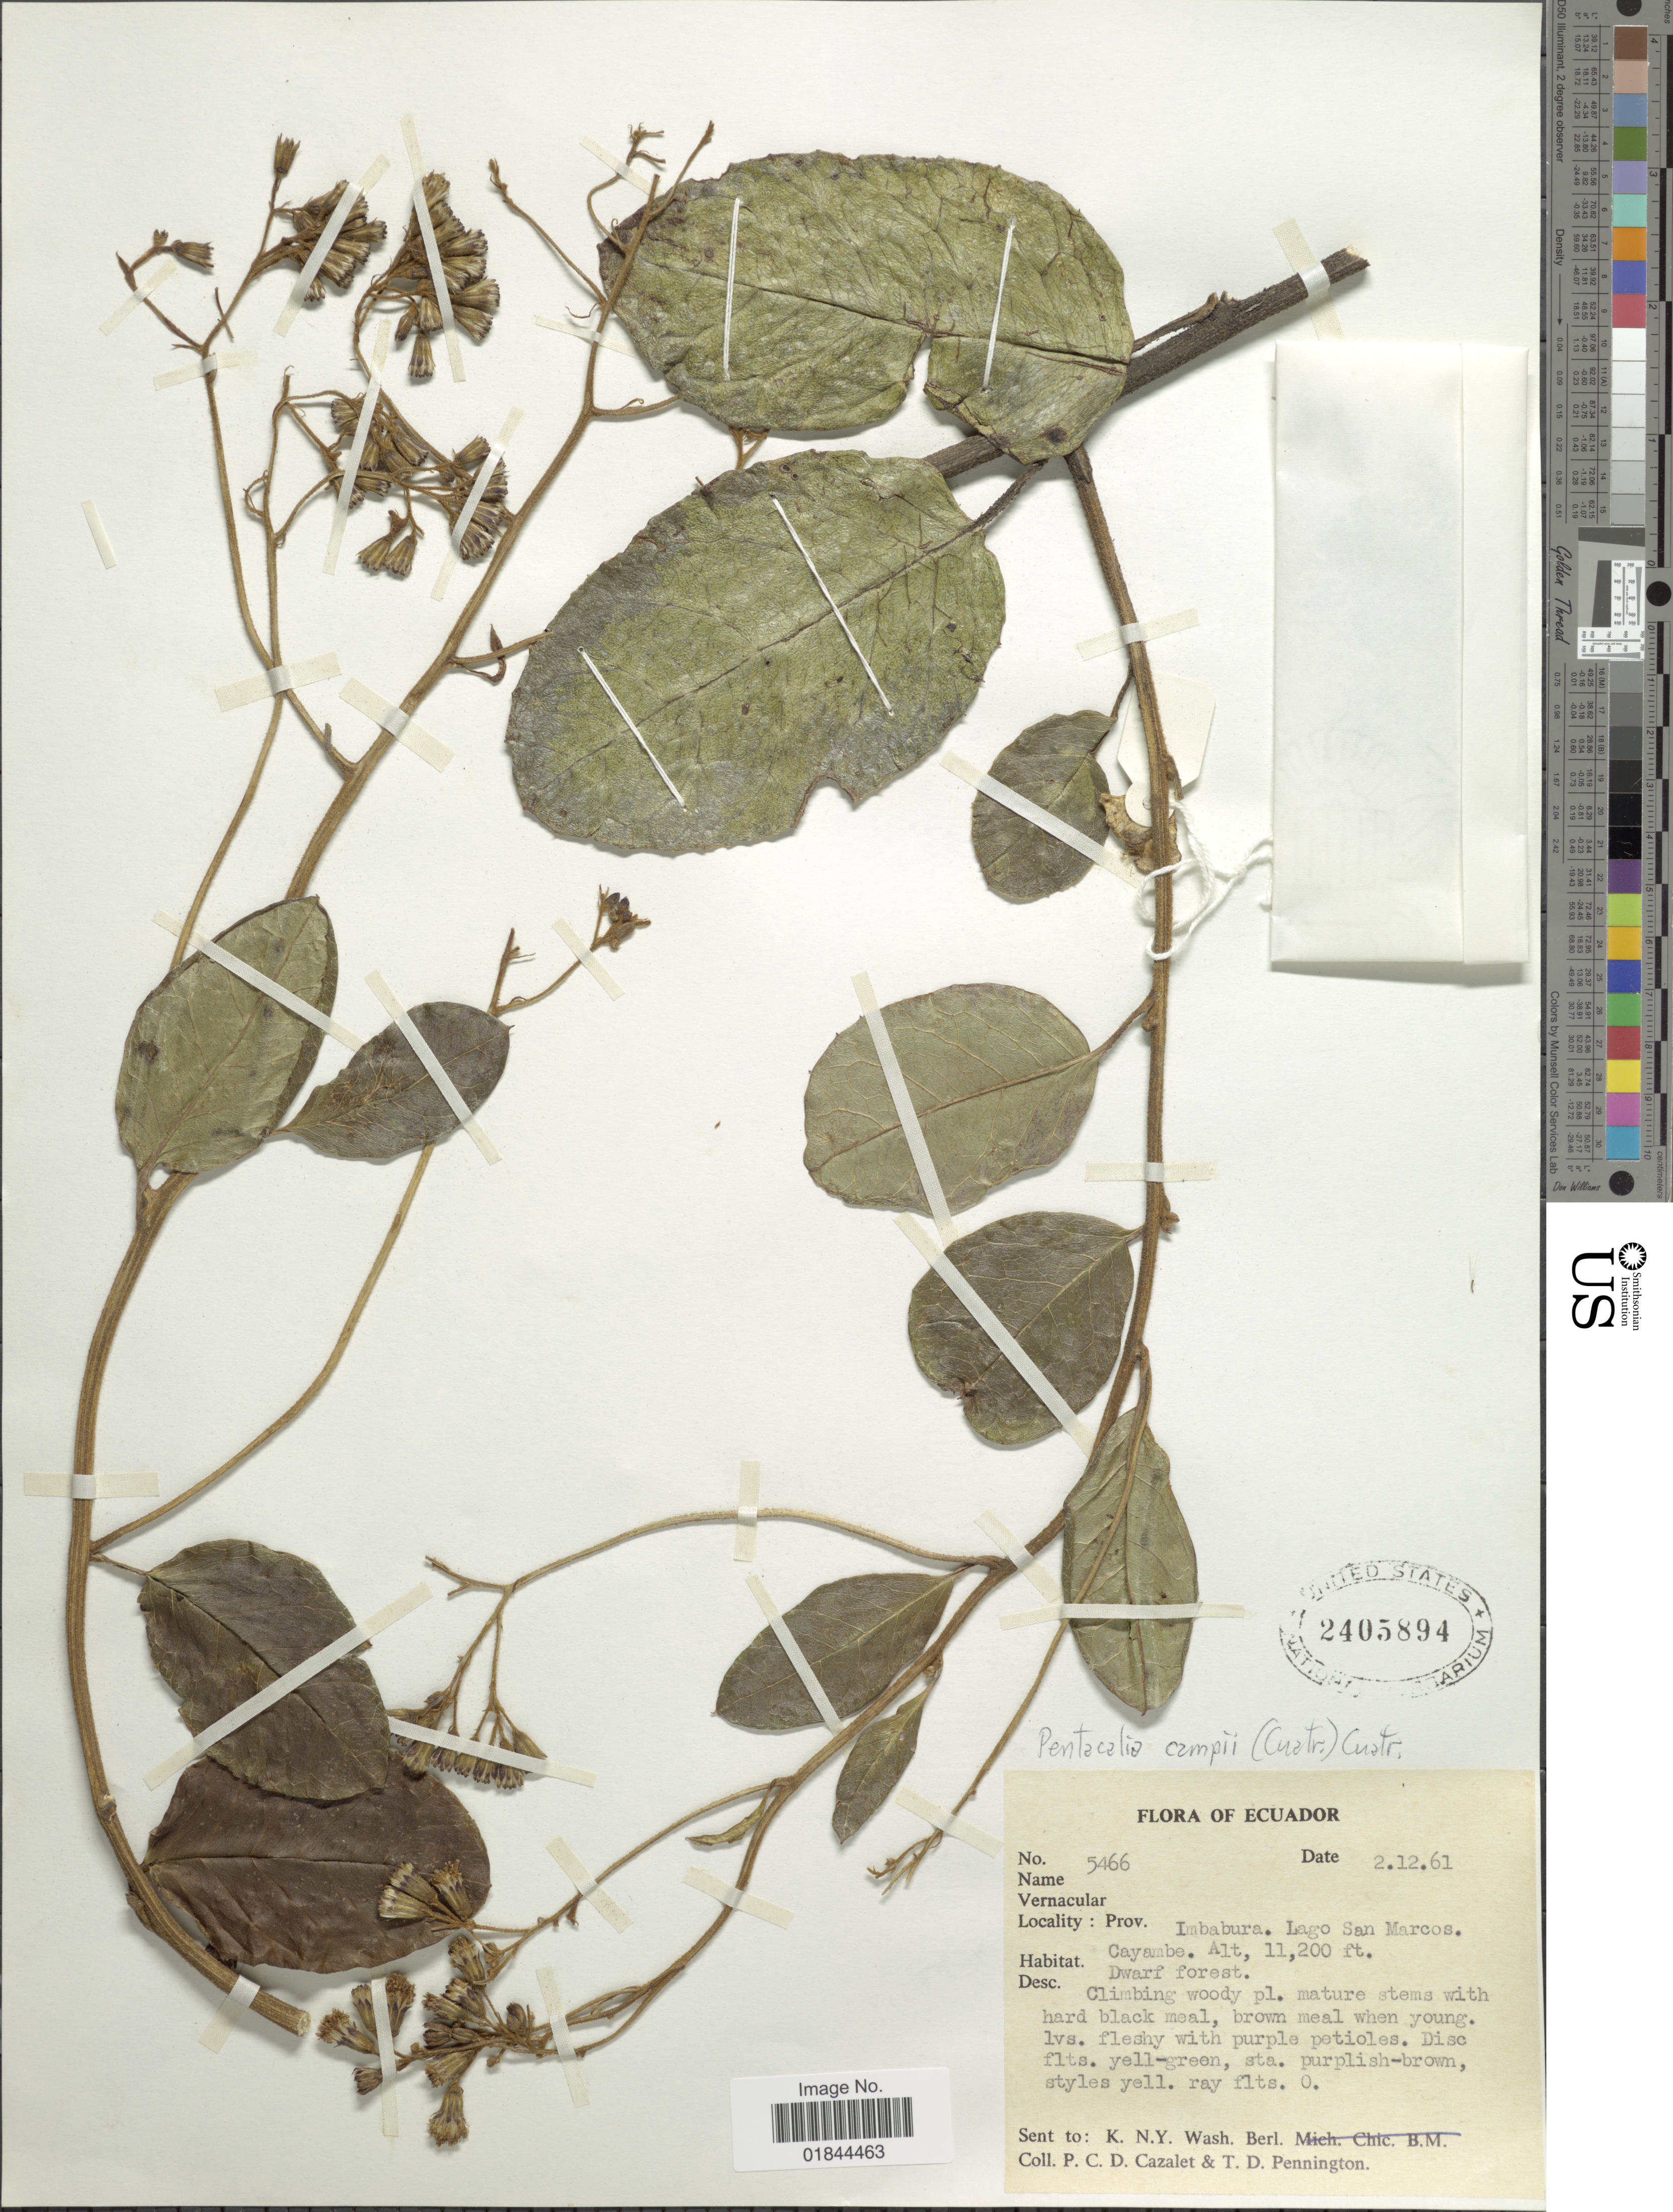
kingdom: Plantae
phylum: Tracheophyta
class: Magnoliopsida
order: Asterales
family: Asteraceae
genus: Pentacalia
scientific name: Pentacalia nordenstamii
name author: J. Calvo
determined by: Calvo, Joel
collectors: P. C. D. Cazalet & T. D. Pennington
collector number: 5466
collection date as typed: Transcribed d/m/y: 2/12/61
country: Ecuador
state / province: Imbabura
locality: Lago San Marcos. Cayambe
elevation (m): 3414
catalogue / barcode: US 2405894